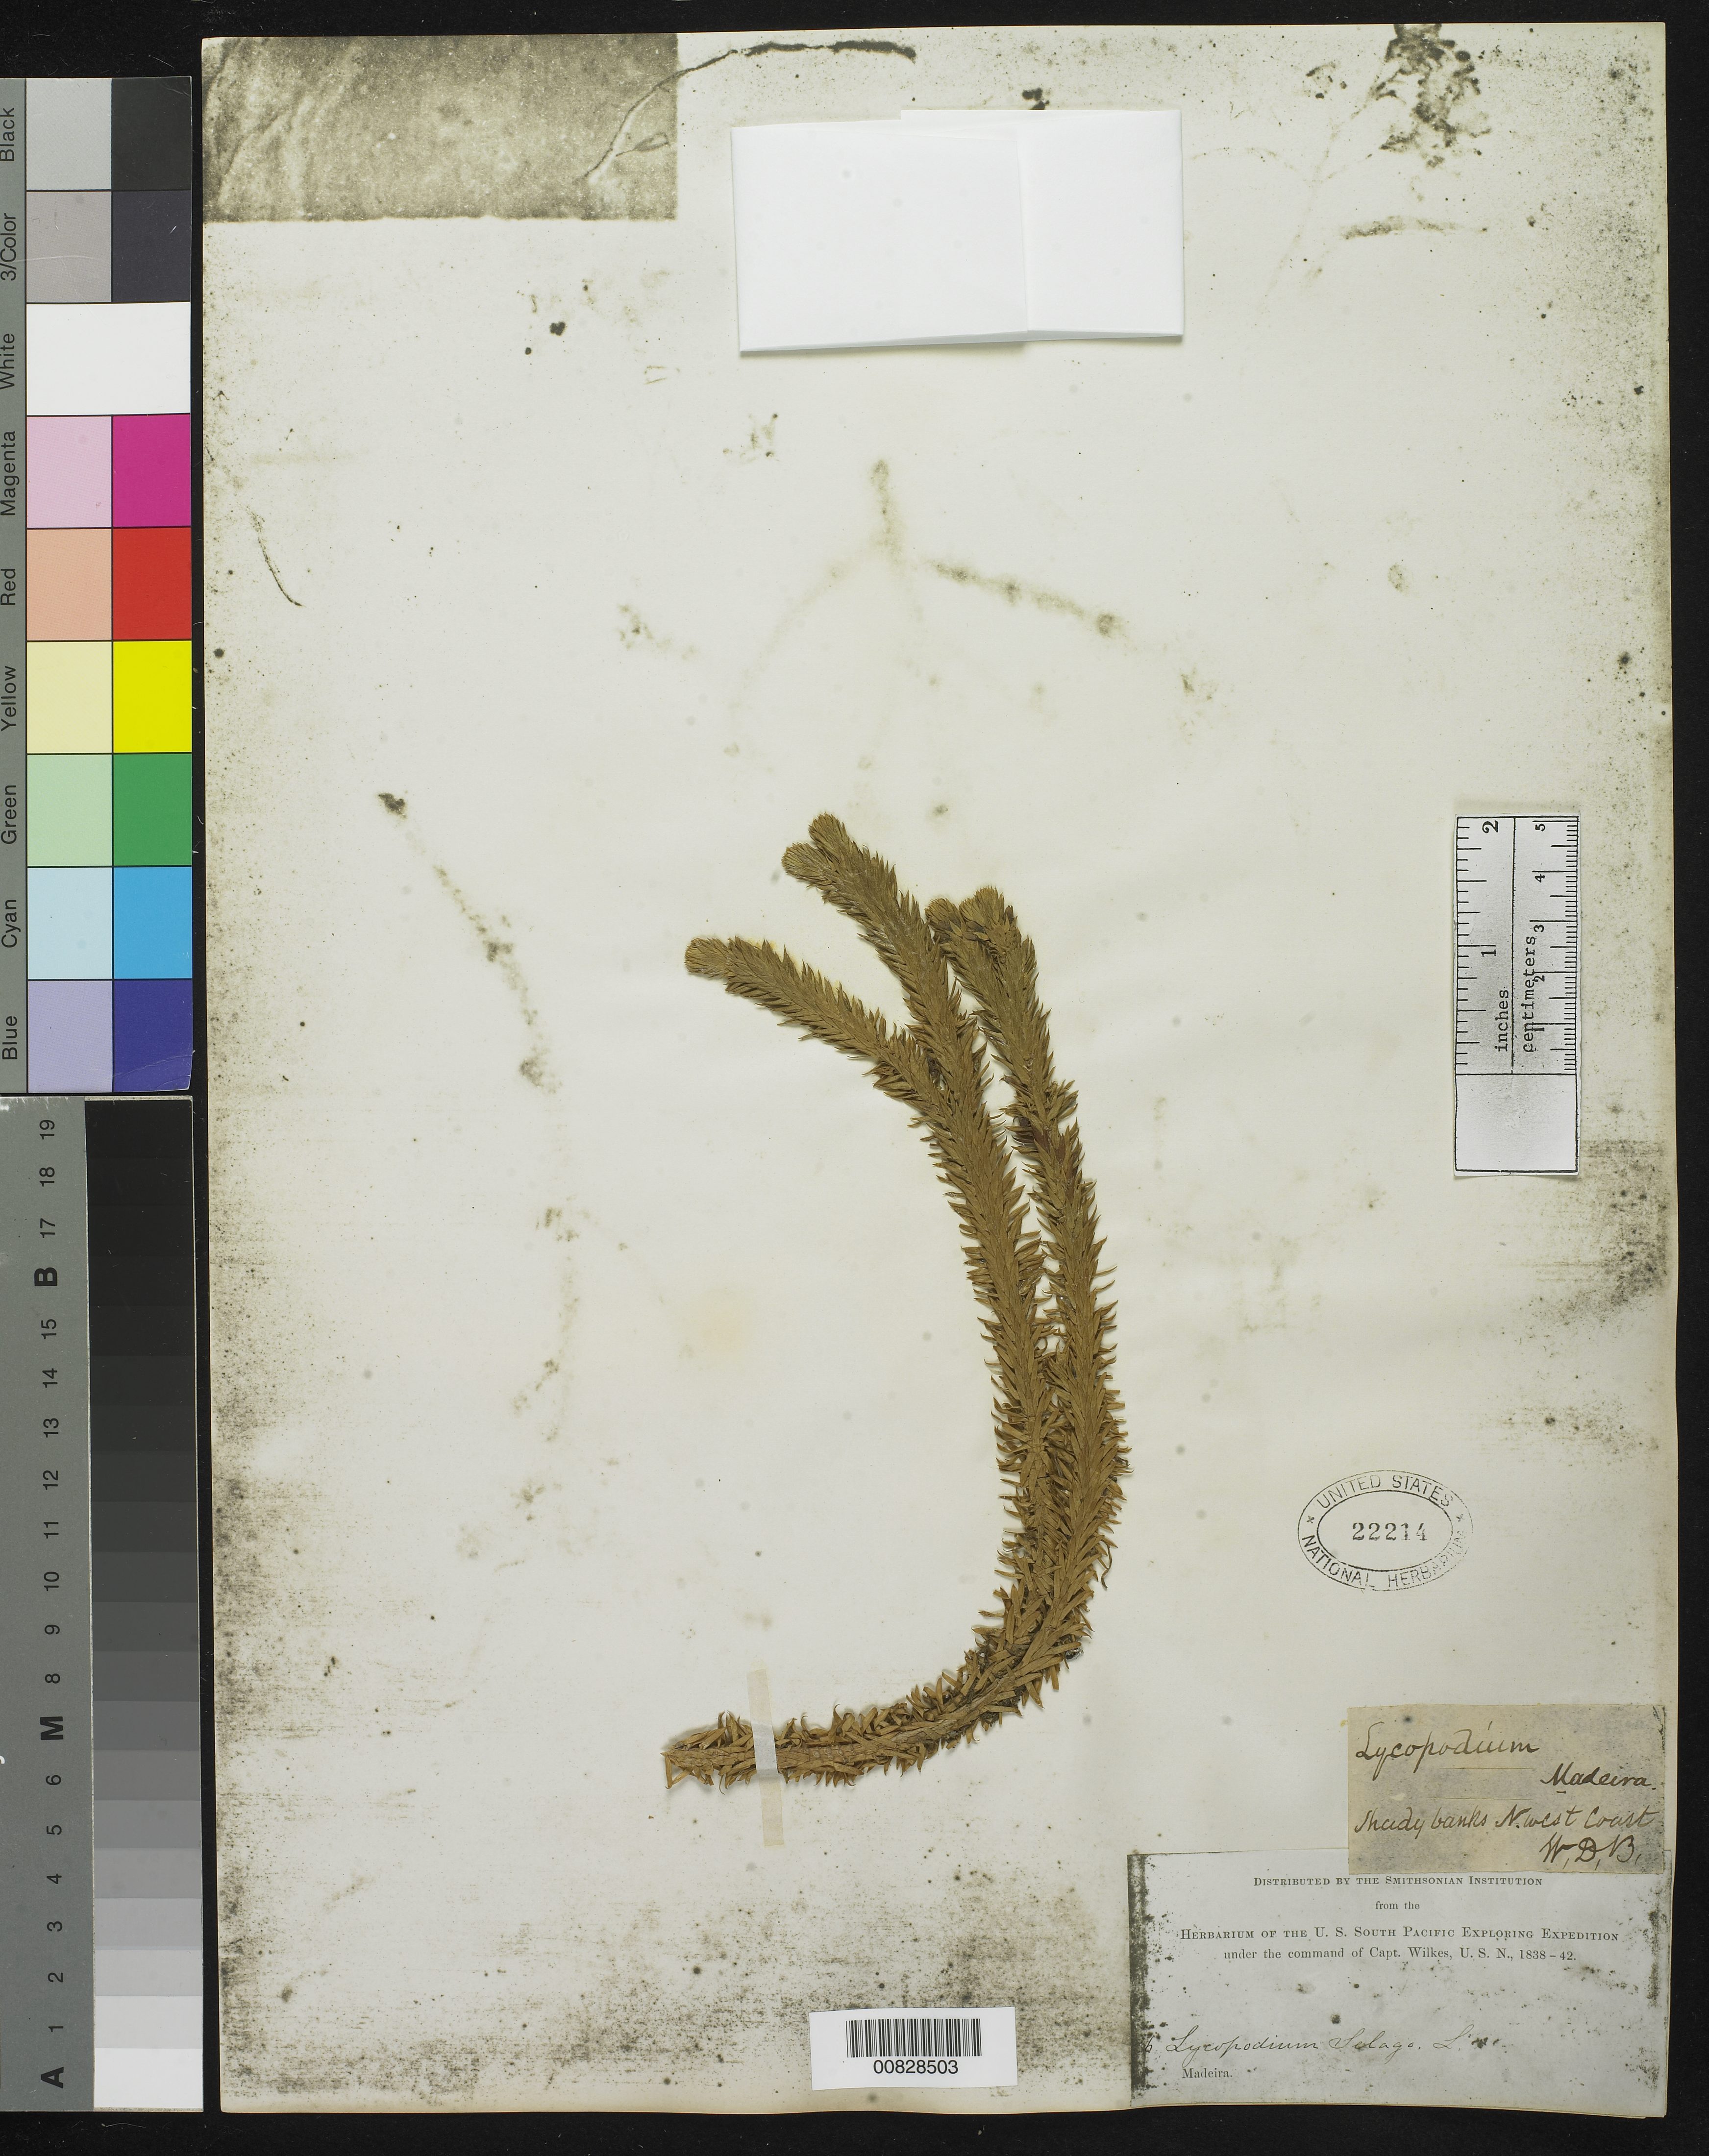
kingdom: Plantae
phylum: Tracheophyta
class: Lycopodiopsida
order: Lycopodiales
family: Lycopodiaceae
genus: Phlegmariurus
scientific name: Phlegmariurus dentatus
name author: (Herter) Arana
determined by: Field, A.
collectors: Wilkes Explor. Exped.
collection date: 1838/1842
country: Portugal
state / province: Madeira (Aut. Reg.)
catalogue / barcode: US 22214